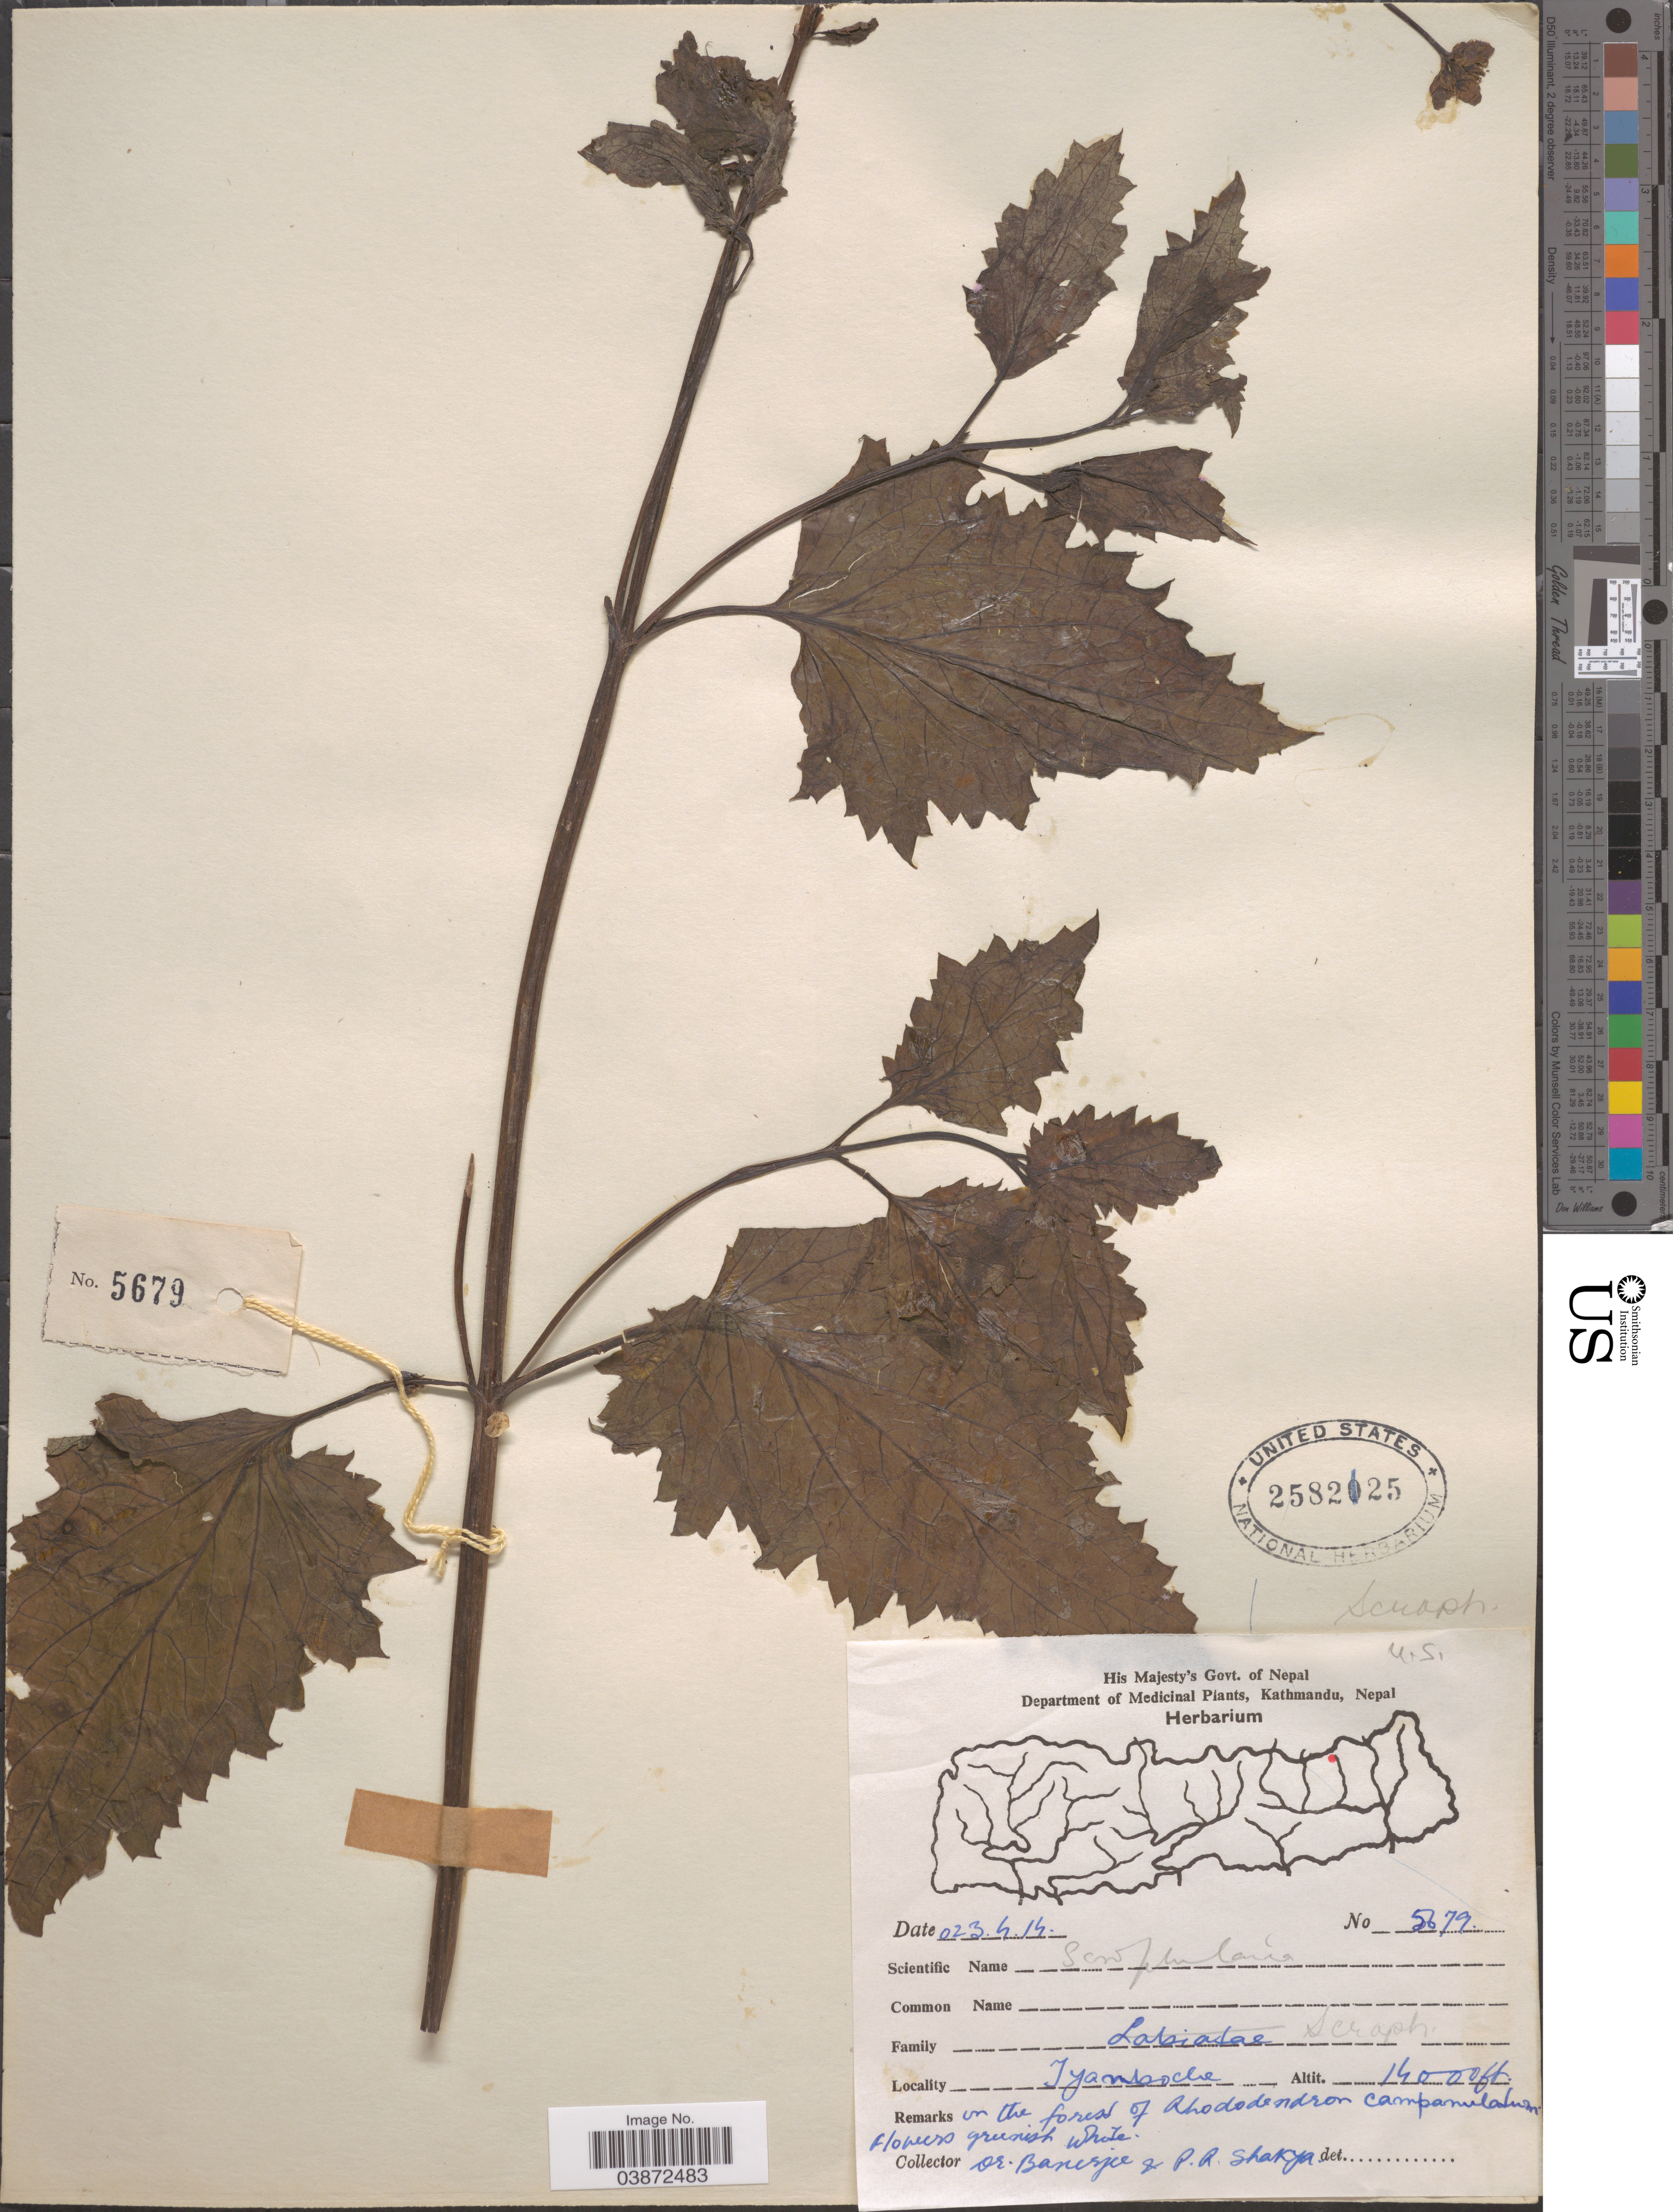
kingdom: Plantae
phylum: Tracheophyta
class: Magnoliopsida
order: Lamiales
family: Scrophulariaceae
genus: Scrophularia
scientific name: Scrophularia sp.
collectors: Banerjee & P. Shakya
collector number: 5679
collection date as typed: Transcribed d/m/y: 23/4/14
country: Nepal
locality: Tyanboche.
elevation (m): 4267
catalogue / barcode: US 2582125